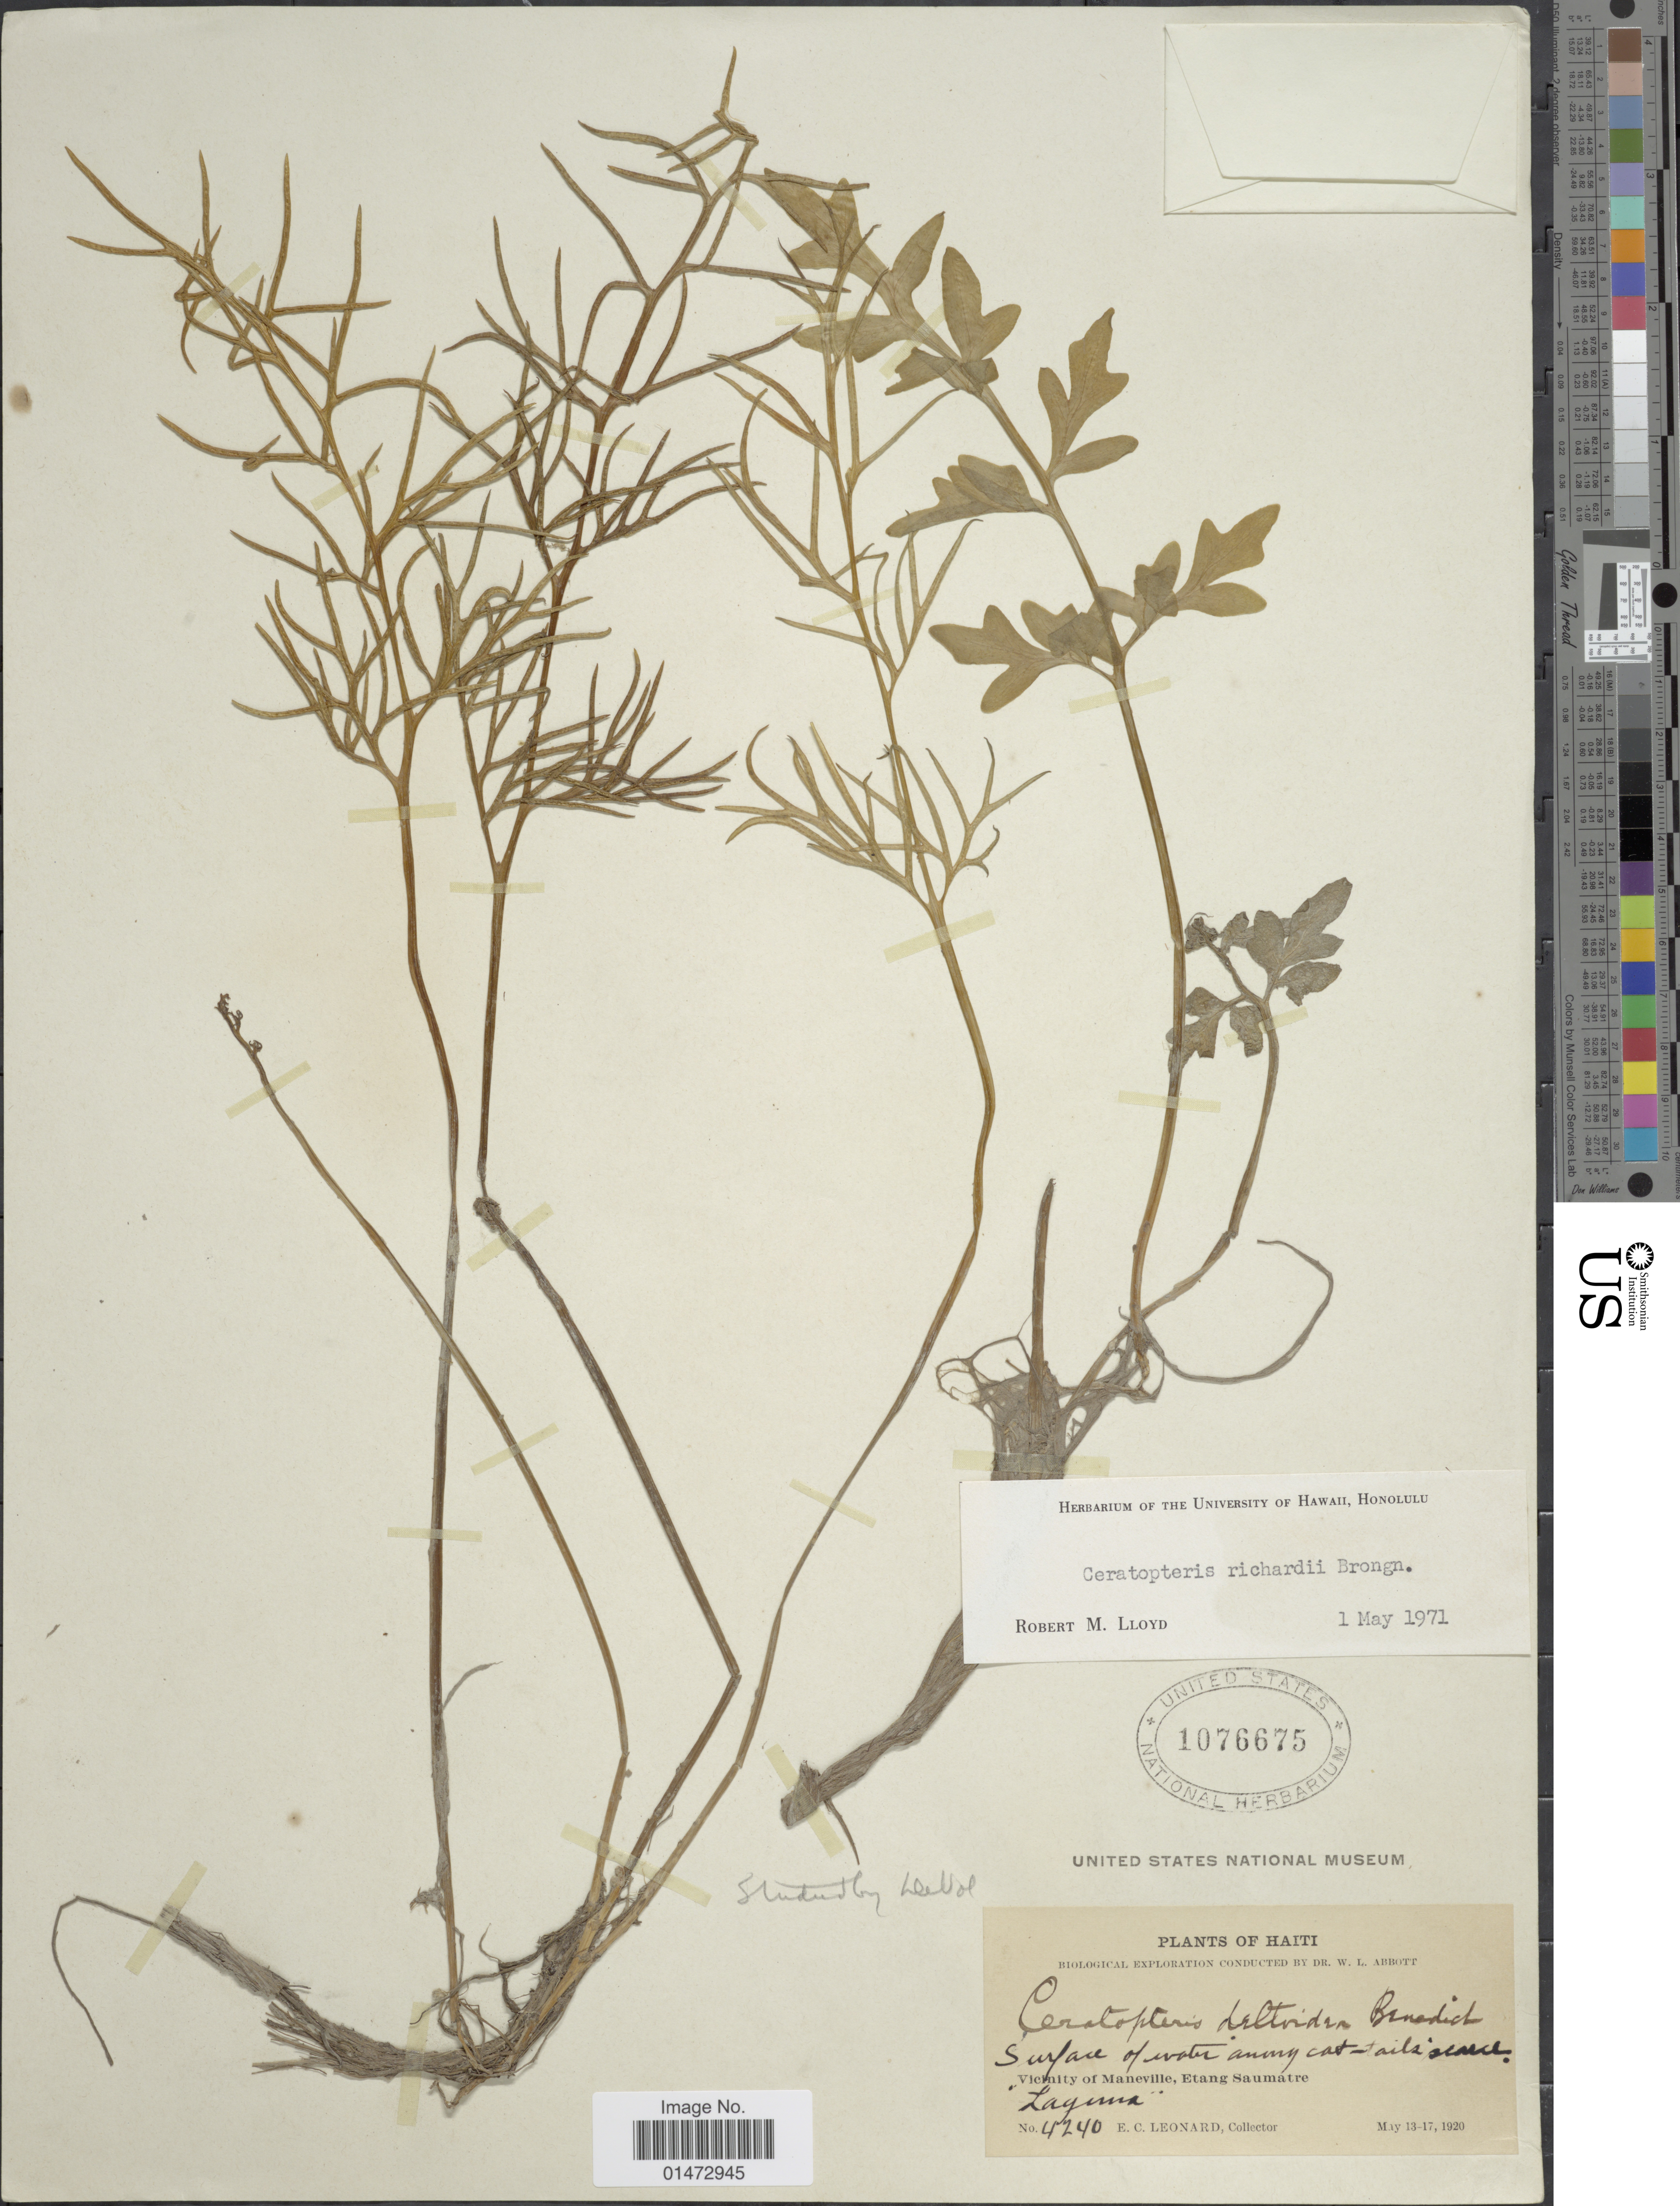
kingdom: Plantae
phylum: Tracheophyta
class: Polypodiopsida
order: Polypodiales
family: Pteridaceae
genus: Ceratopteris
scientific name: Ceratopteris richardii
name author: Brongn.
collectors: E. C. Leonard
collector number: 4240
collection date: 1920-05-13/1920-05-17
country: Haiti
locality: Vicinity of Maneville, Etang Saumatre. "Laguna"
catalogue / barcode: US 1076675